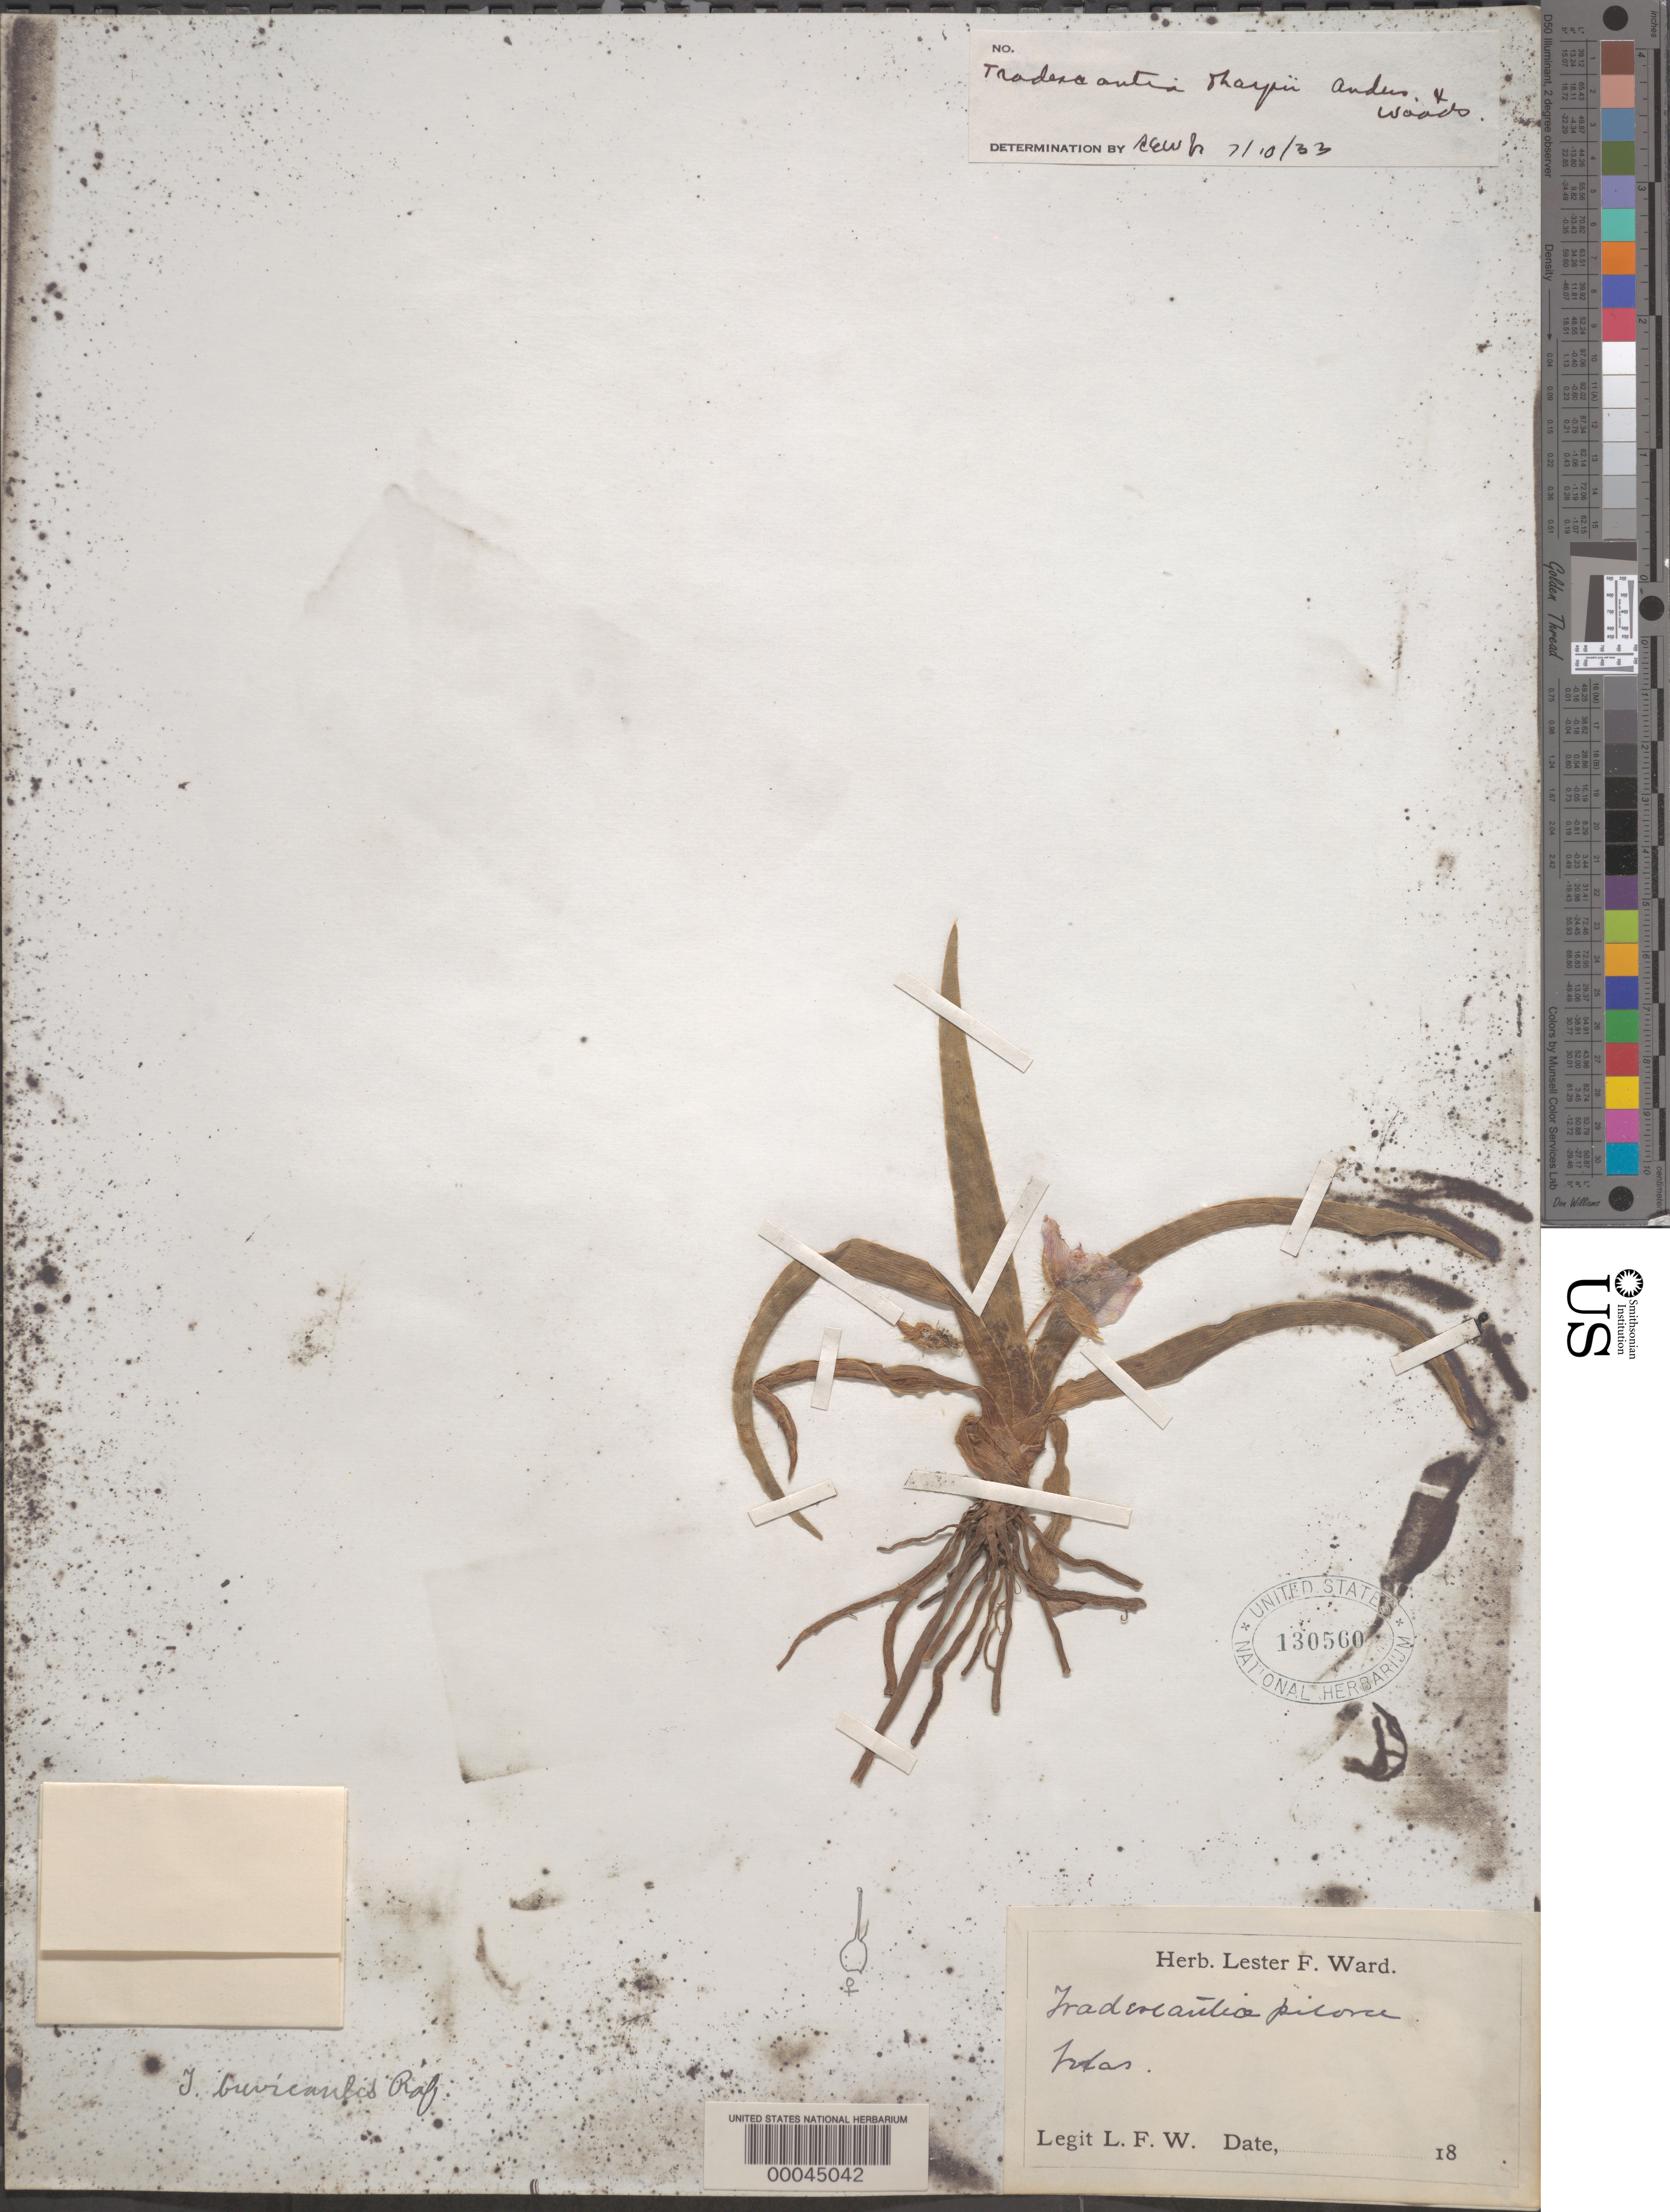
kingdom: Plantae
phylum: Tracheophyta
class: Liliopsida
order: Commelinales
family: Commelinaceae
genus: Tradescantia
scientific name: Tradescantia tharpii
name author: E.S. Anderson & Woodson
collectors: L. F. Ward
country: United States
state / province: Texas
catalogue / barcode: US 130560